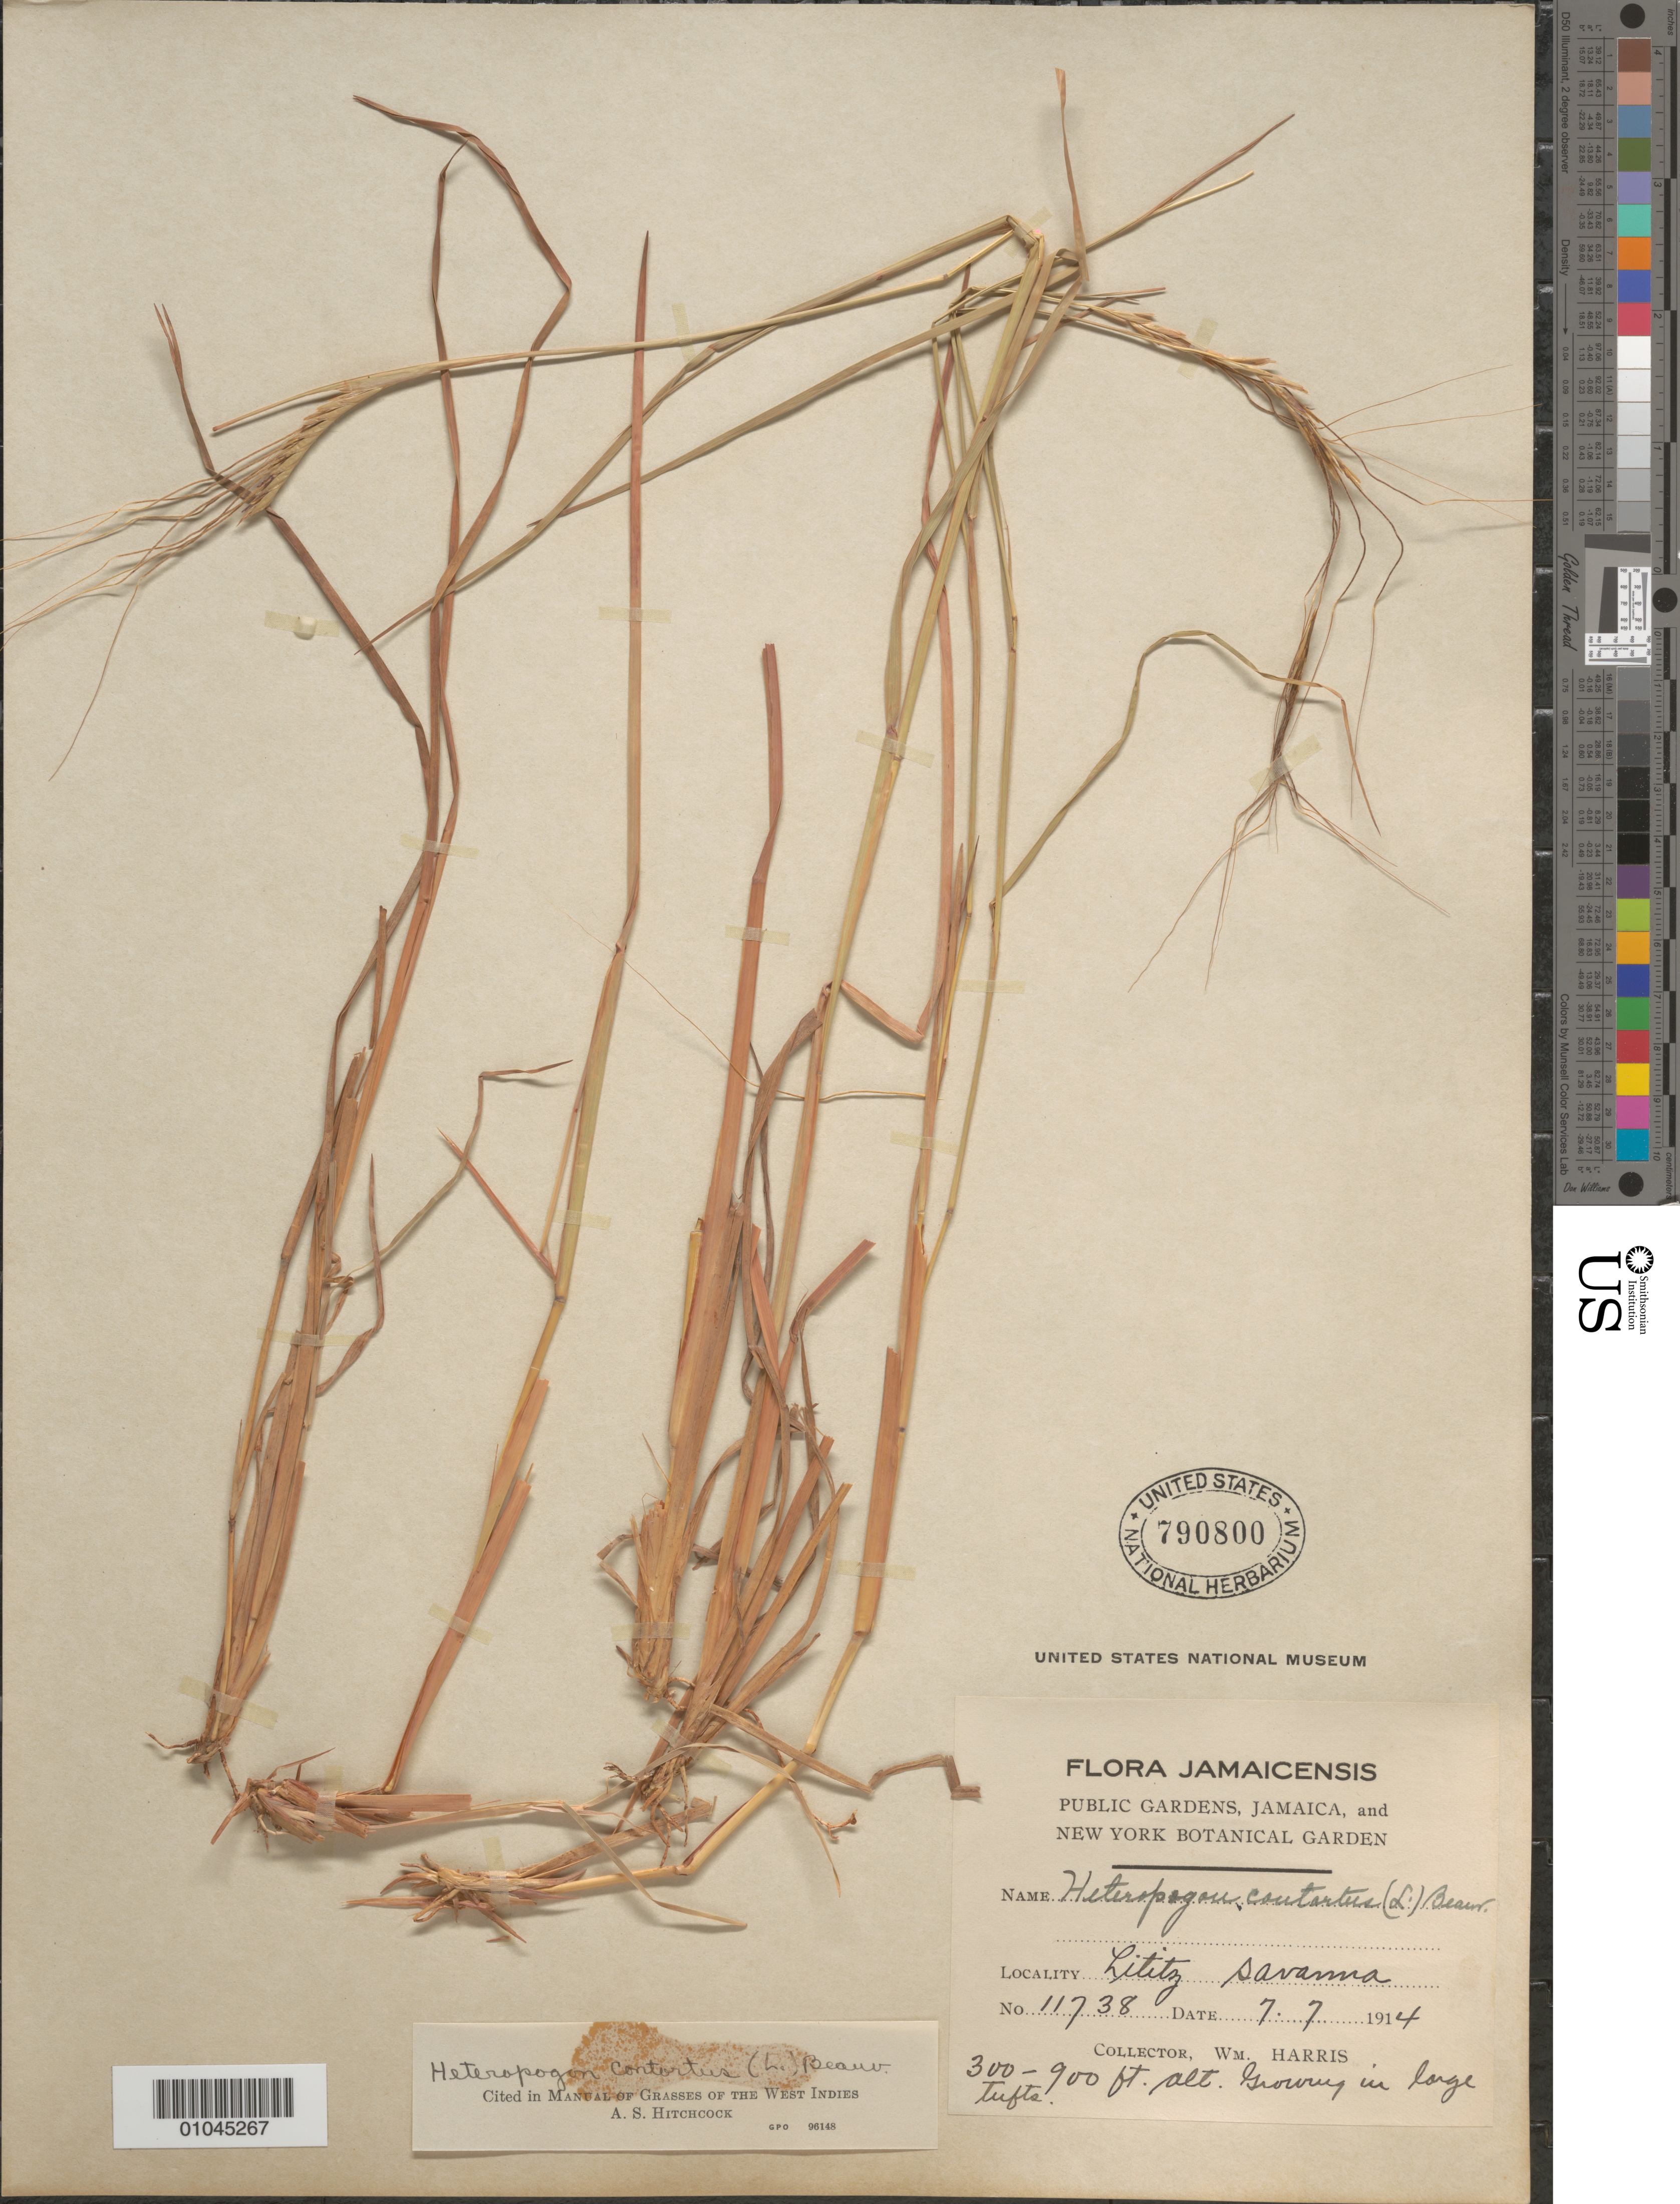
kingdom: Plantae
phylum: Tracheophyta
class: Liliopsida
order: Poales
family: Poaceae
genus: Heteropogon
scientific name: Heteropogon contortus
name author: (L.) P. Beauv. ex Roem. & Schult.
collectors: W. Harris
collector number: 11738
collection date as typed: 07 Jul 1914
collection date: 1914-07-07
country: Jamaica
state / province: Manchester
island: Jamaica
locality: Lititz savanna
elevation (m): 91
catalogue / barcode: US 790800